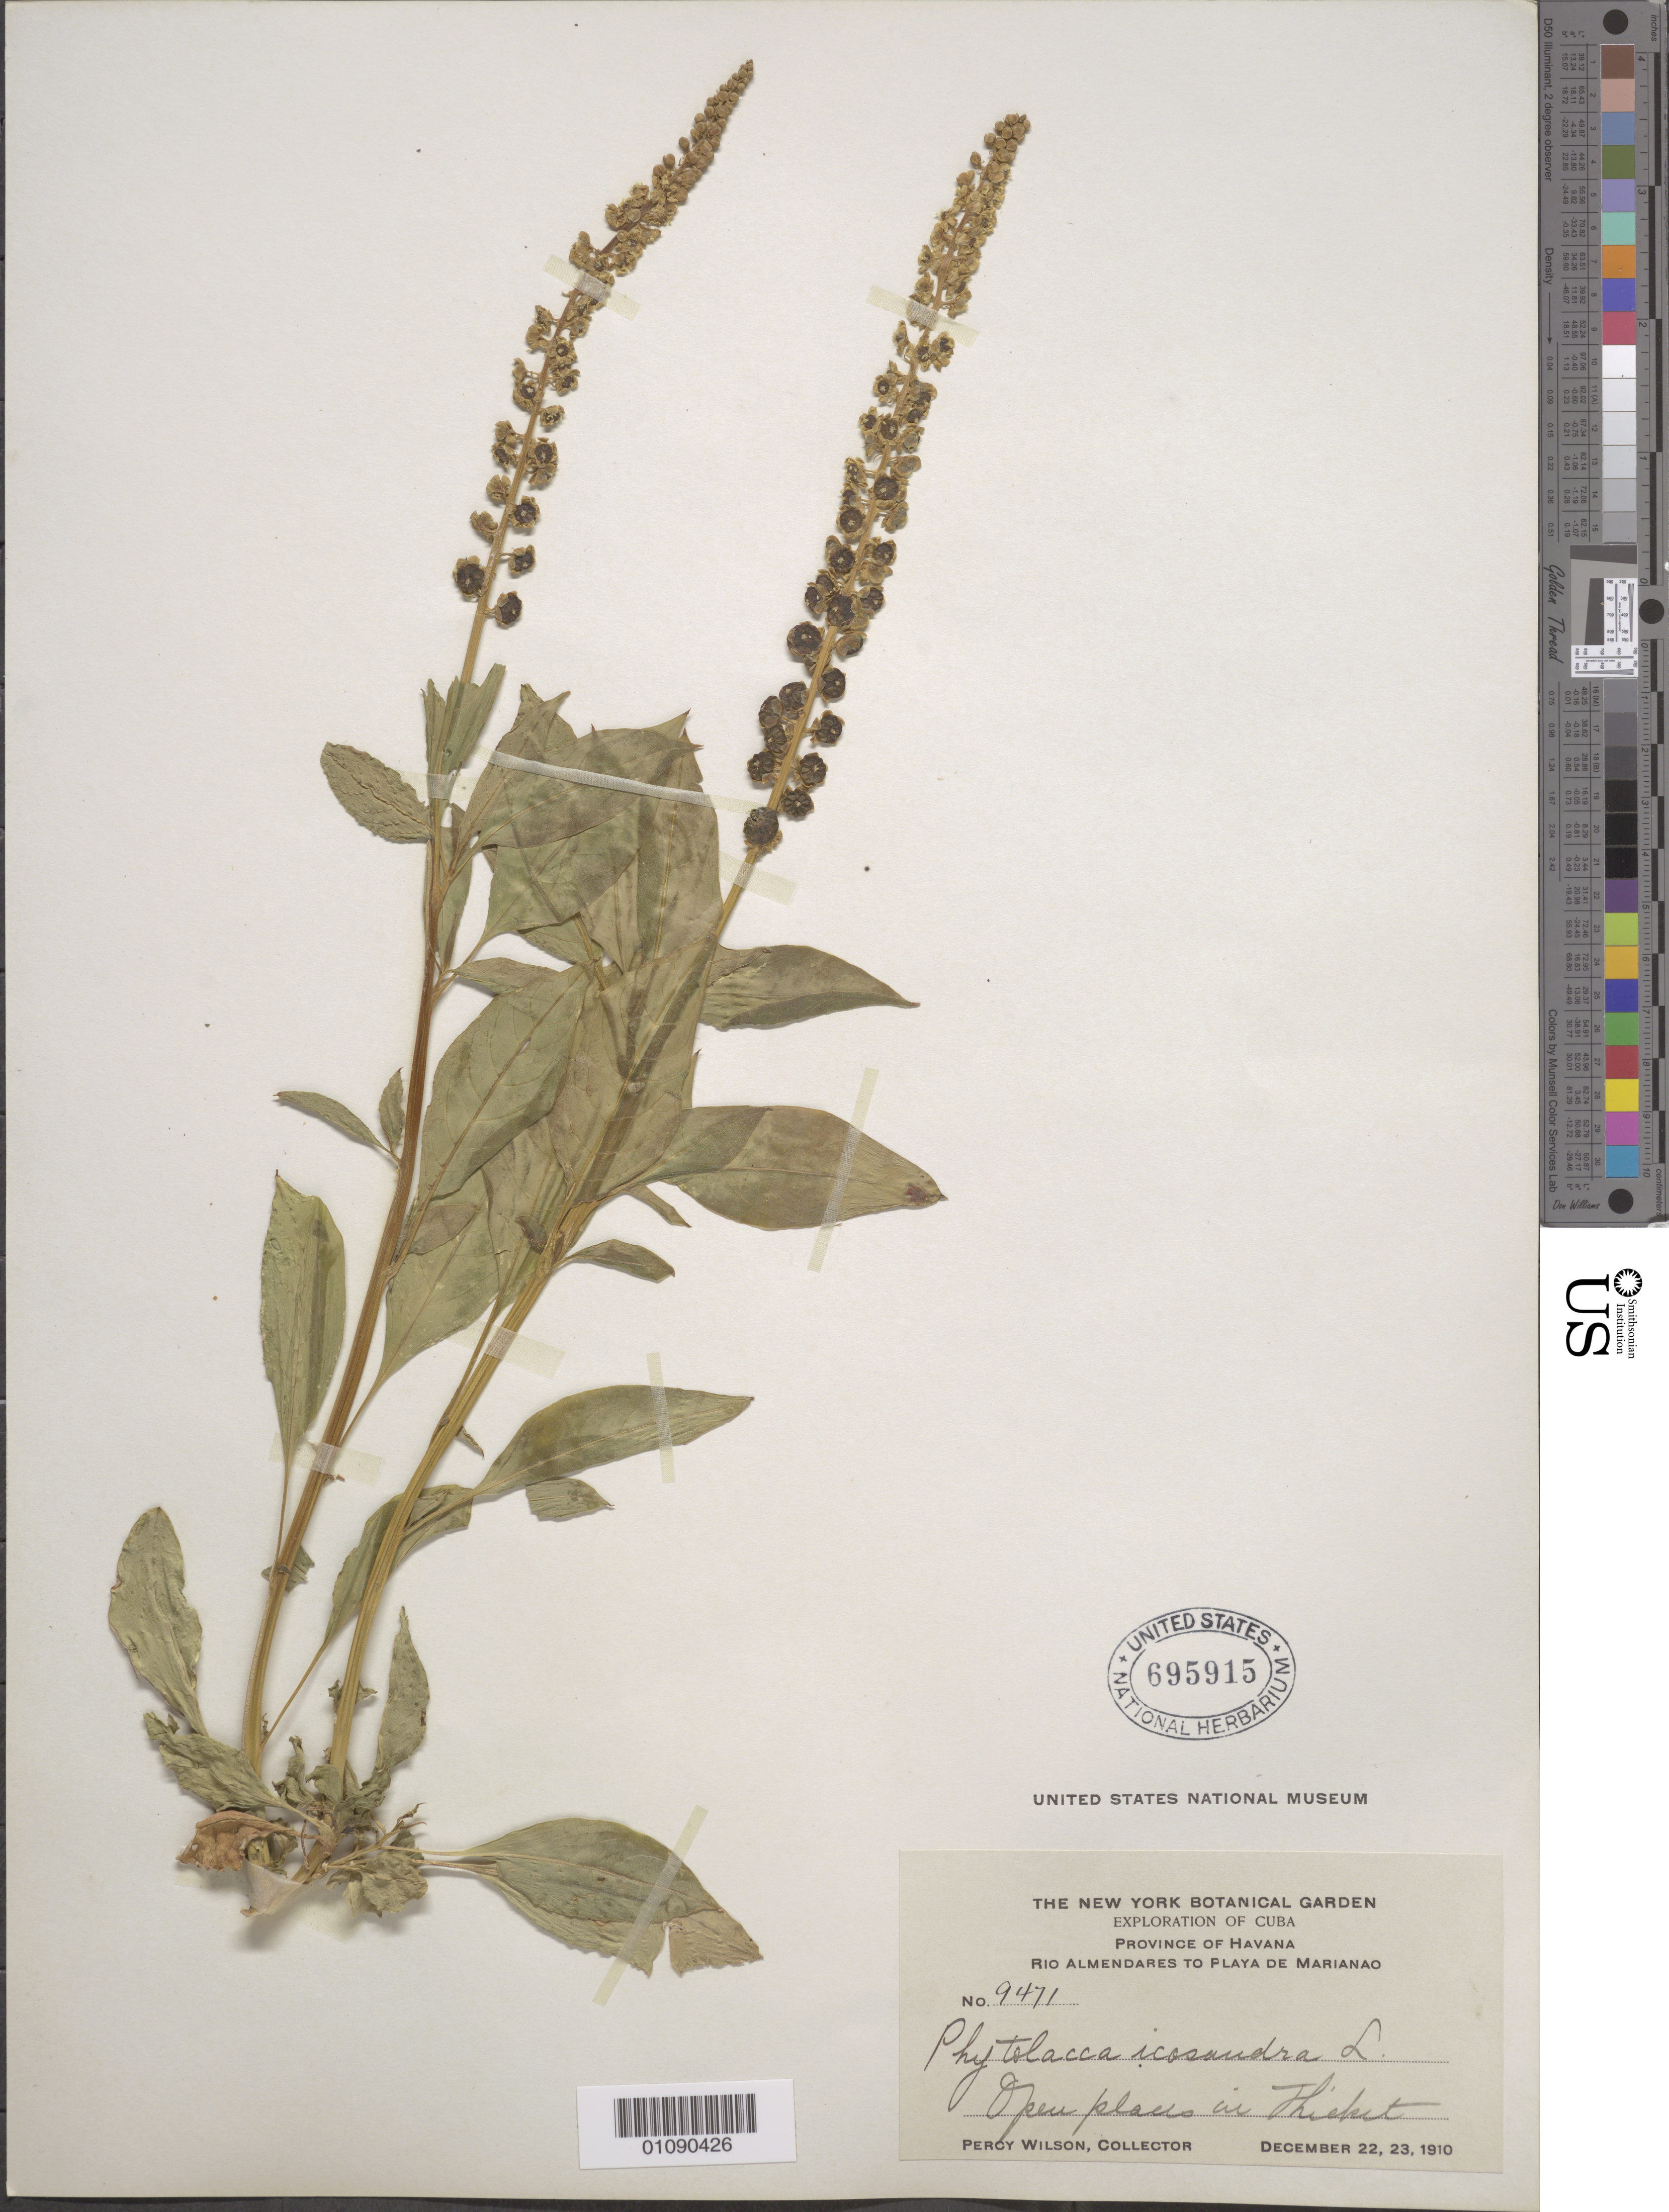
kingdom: Plantae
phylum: Tracheophyta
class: Magnoliopsida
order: Caryophyllales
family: Phytolaccaceae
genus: Phytolacca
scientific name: Phytolacca icosandra var. icosandra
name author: L.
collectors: P. Wilson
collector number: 9471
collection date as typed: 22 Dec 1910 to 23 Dec 1910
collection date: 1910-12-22/1910-12-23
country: Cuba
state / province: La Habana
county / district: Mun. Playa or Plaza de la Revolución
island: Cuba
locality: Rio Almendares to Playa de Marianao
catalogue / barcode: US 695915